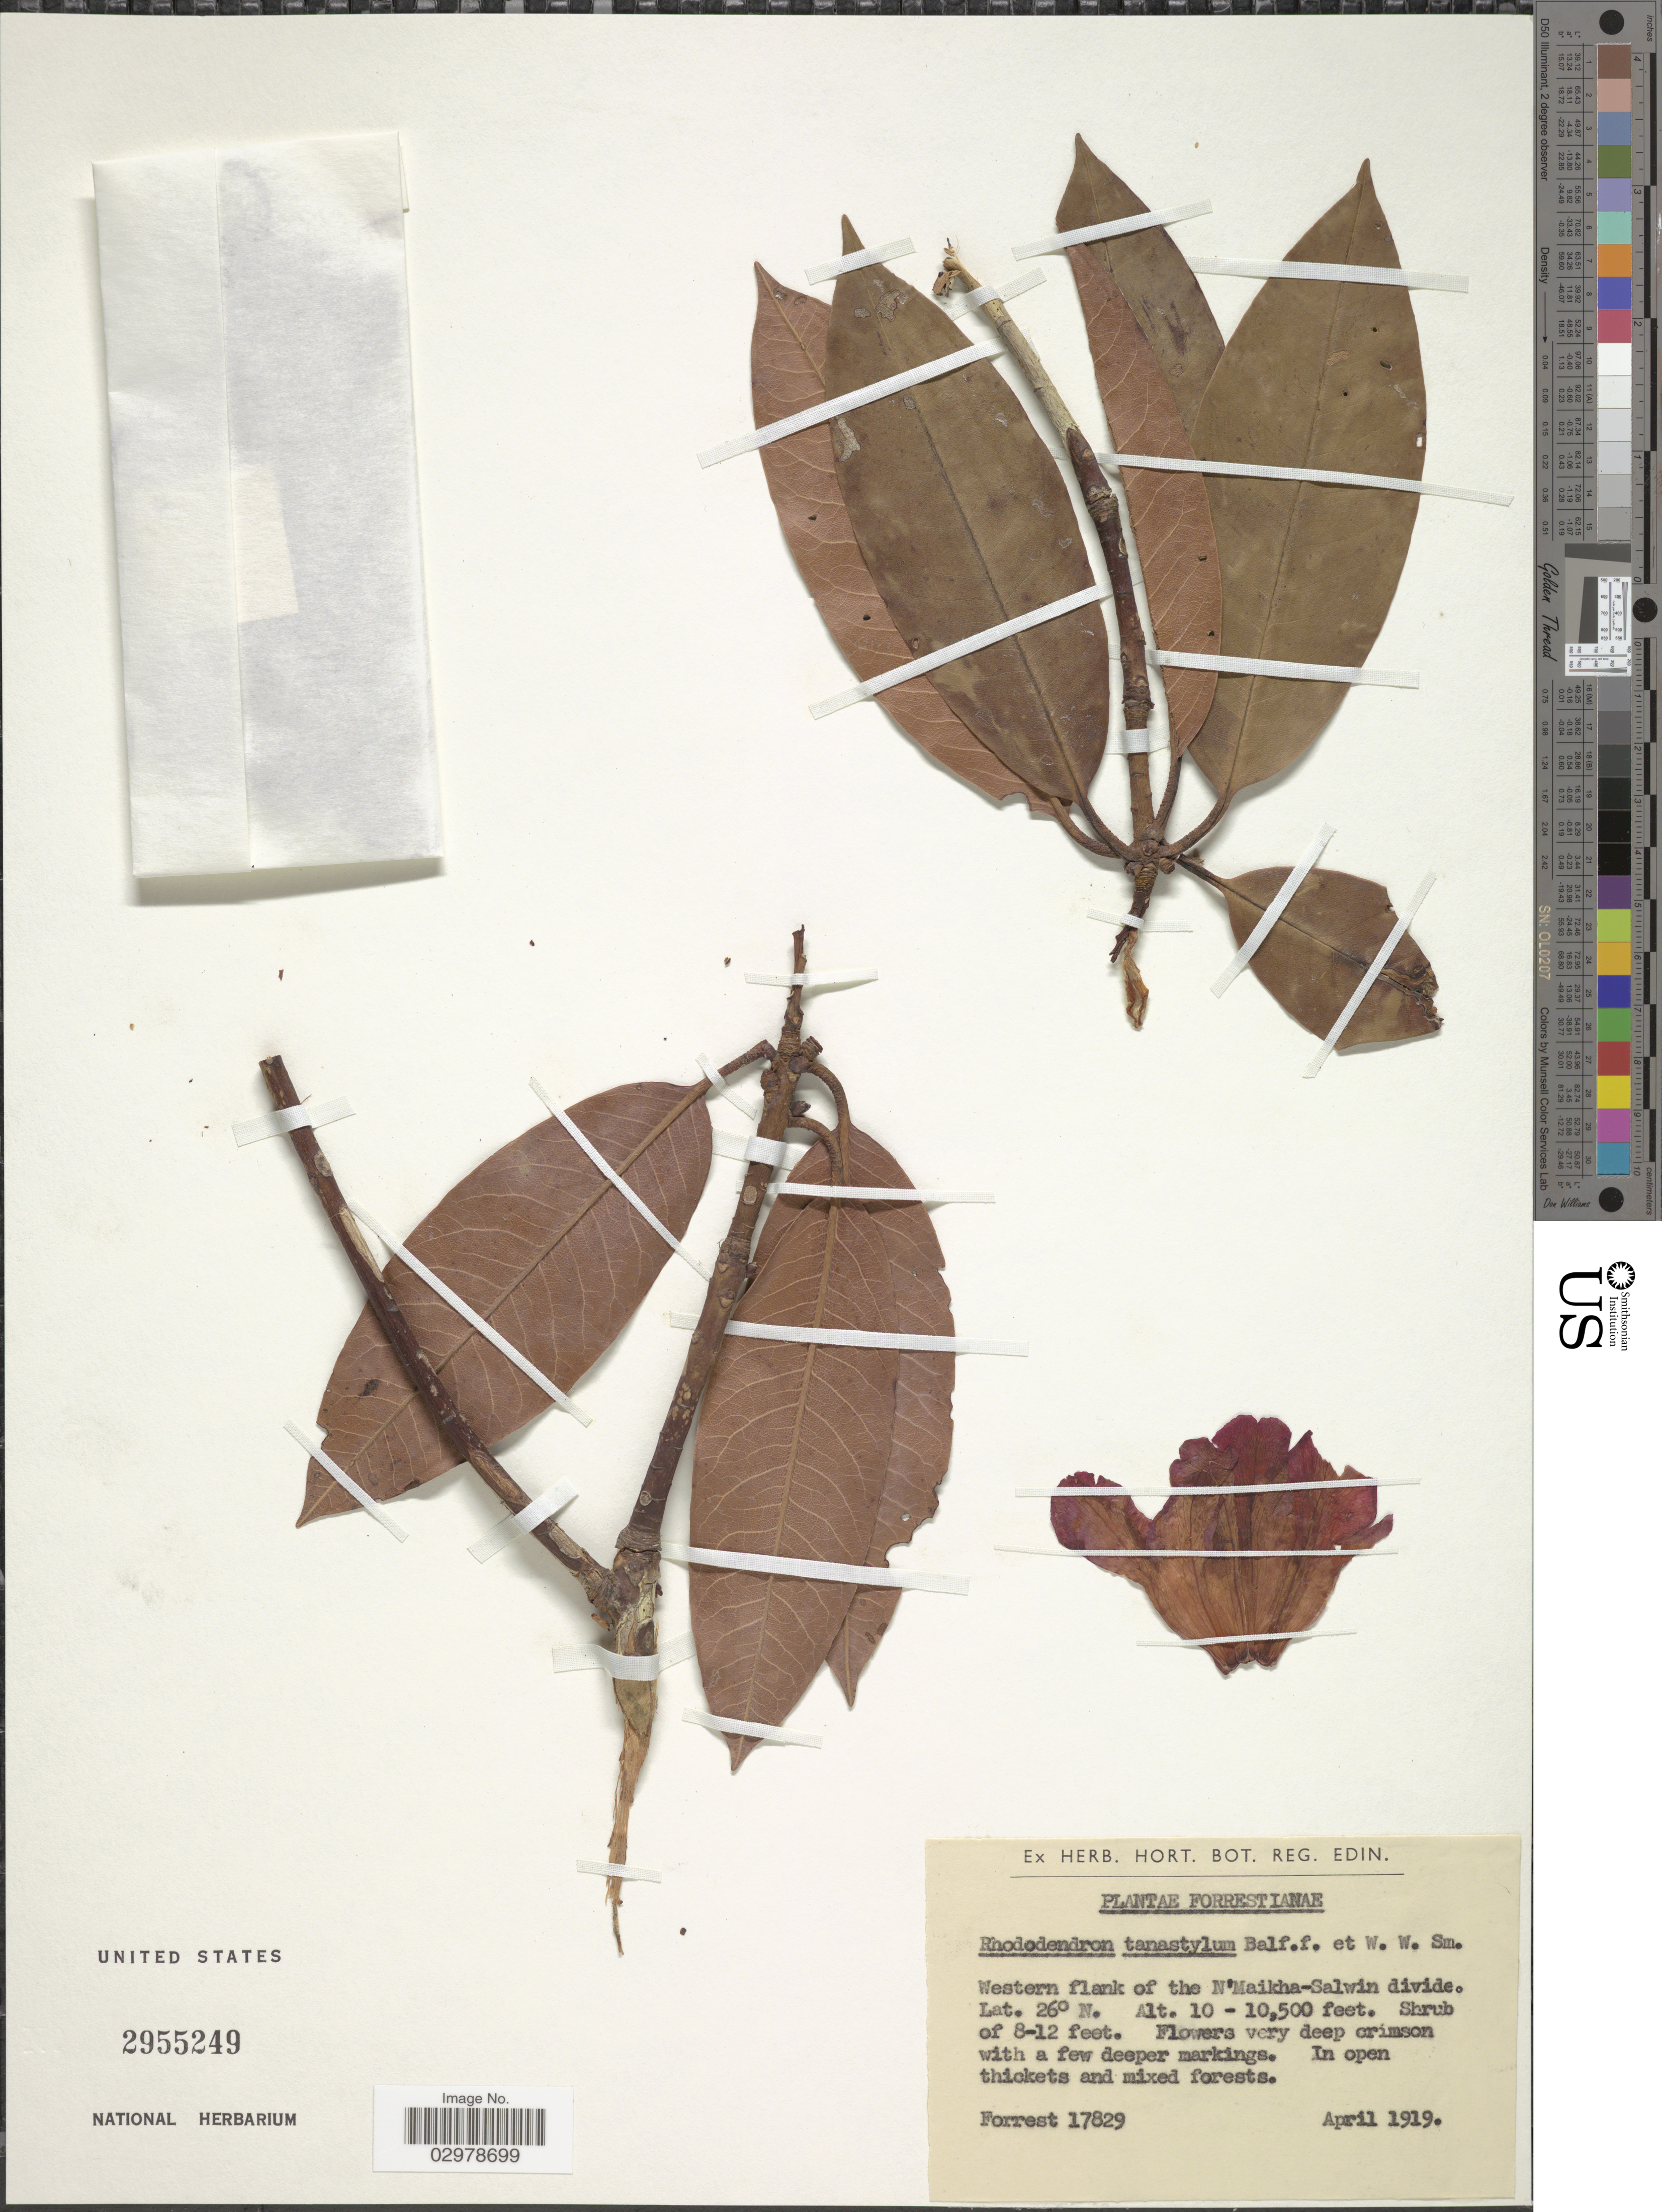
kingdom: Plantae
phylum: Tracheophyta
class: Magnoliopsida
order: Ericales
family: Ericaceae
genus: Rhododendron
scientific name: Rhododendron tanastylum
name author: Balf. f. & Kingdon-Ward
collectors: -. Forrest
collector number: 17829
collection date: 1919-04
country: Myanmar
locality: Western flank of the N'Maikha-Salwin divide.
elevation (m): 3048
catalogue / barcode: US 2955249